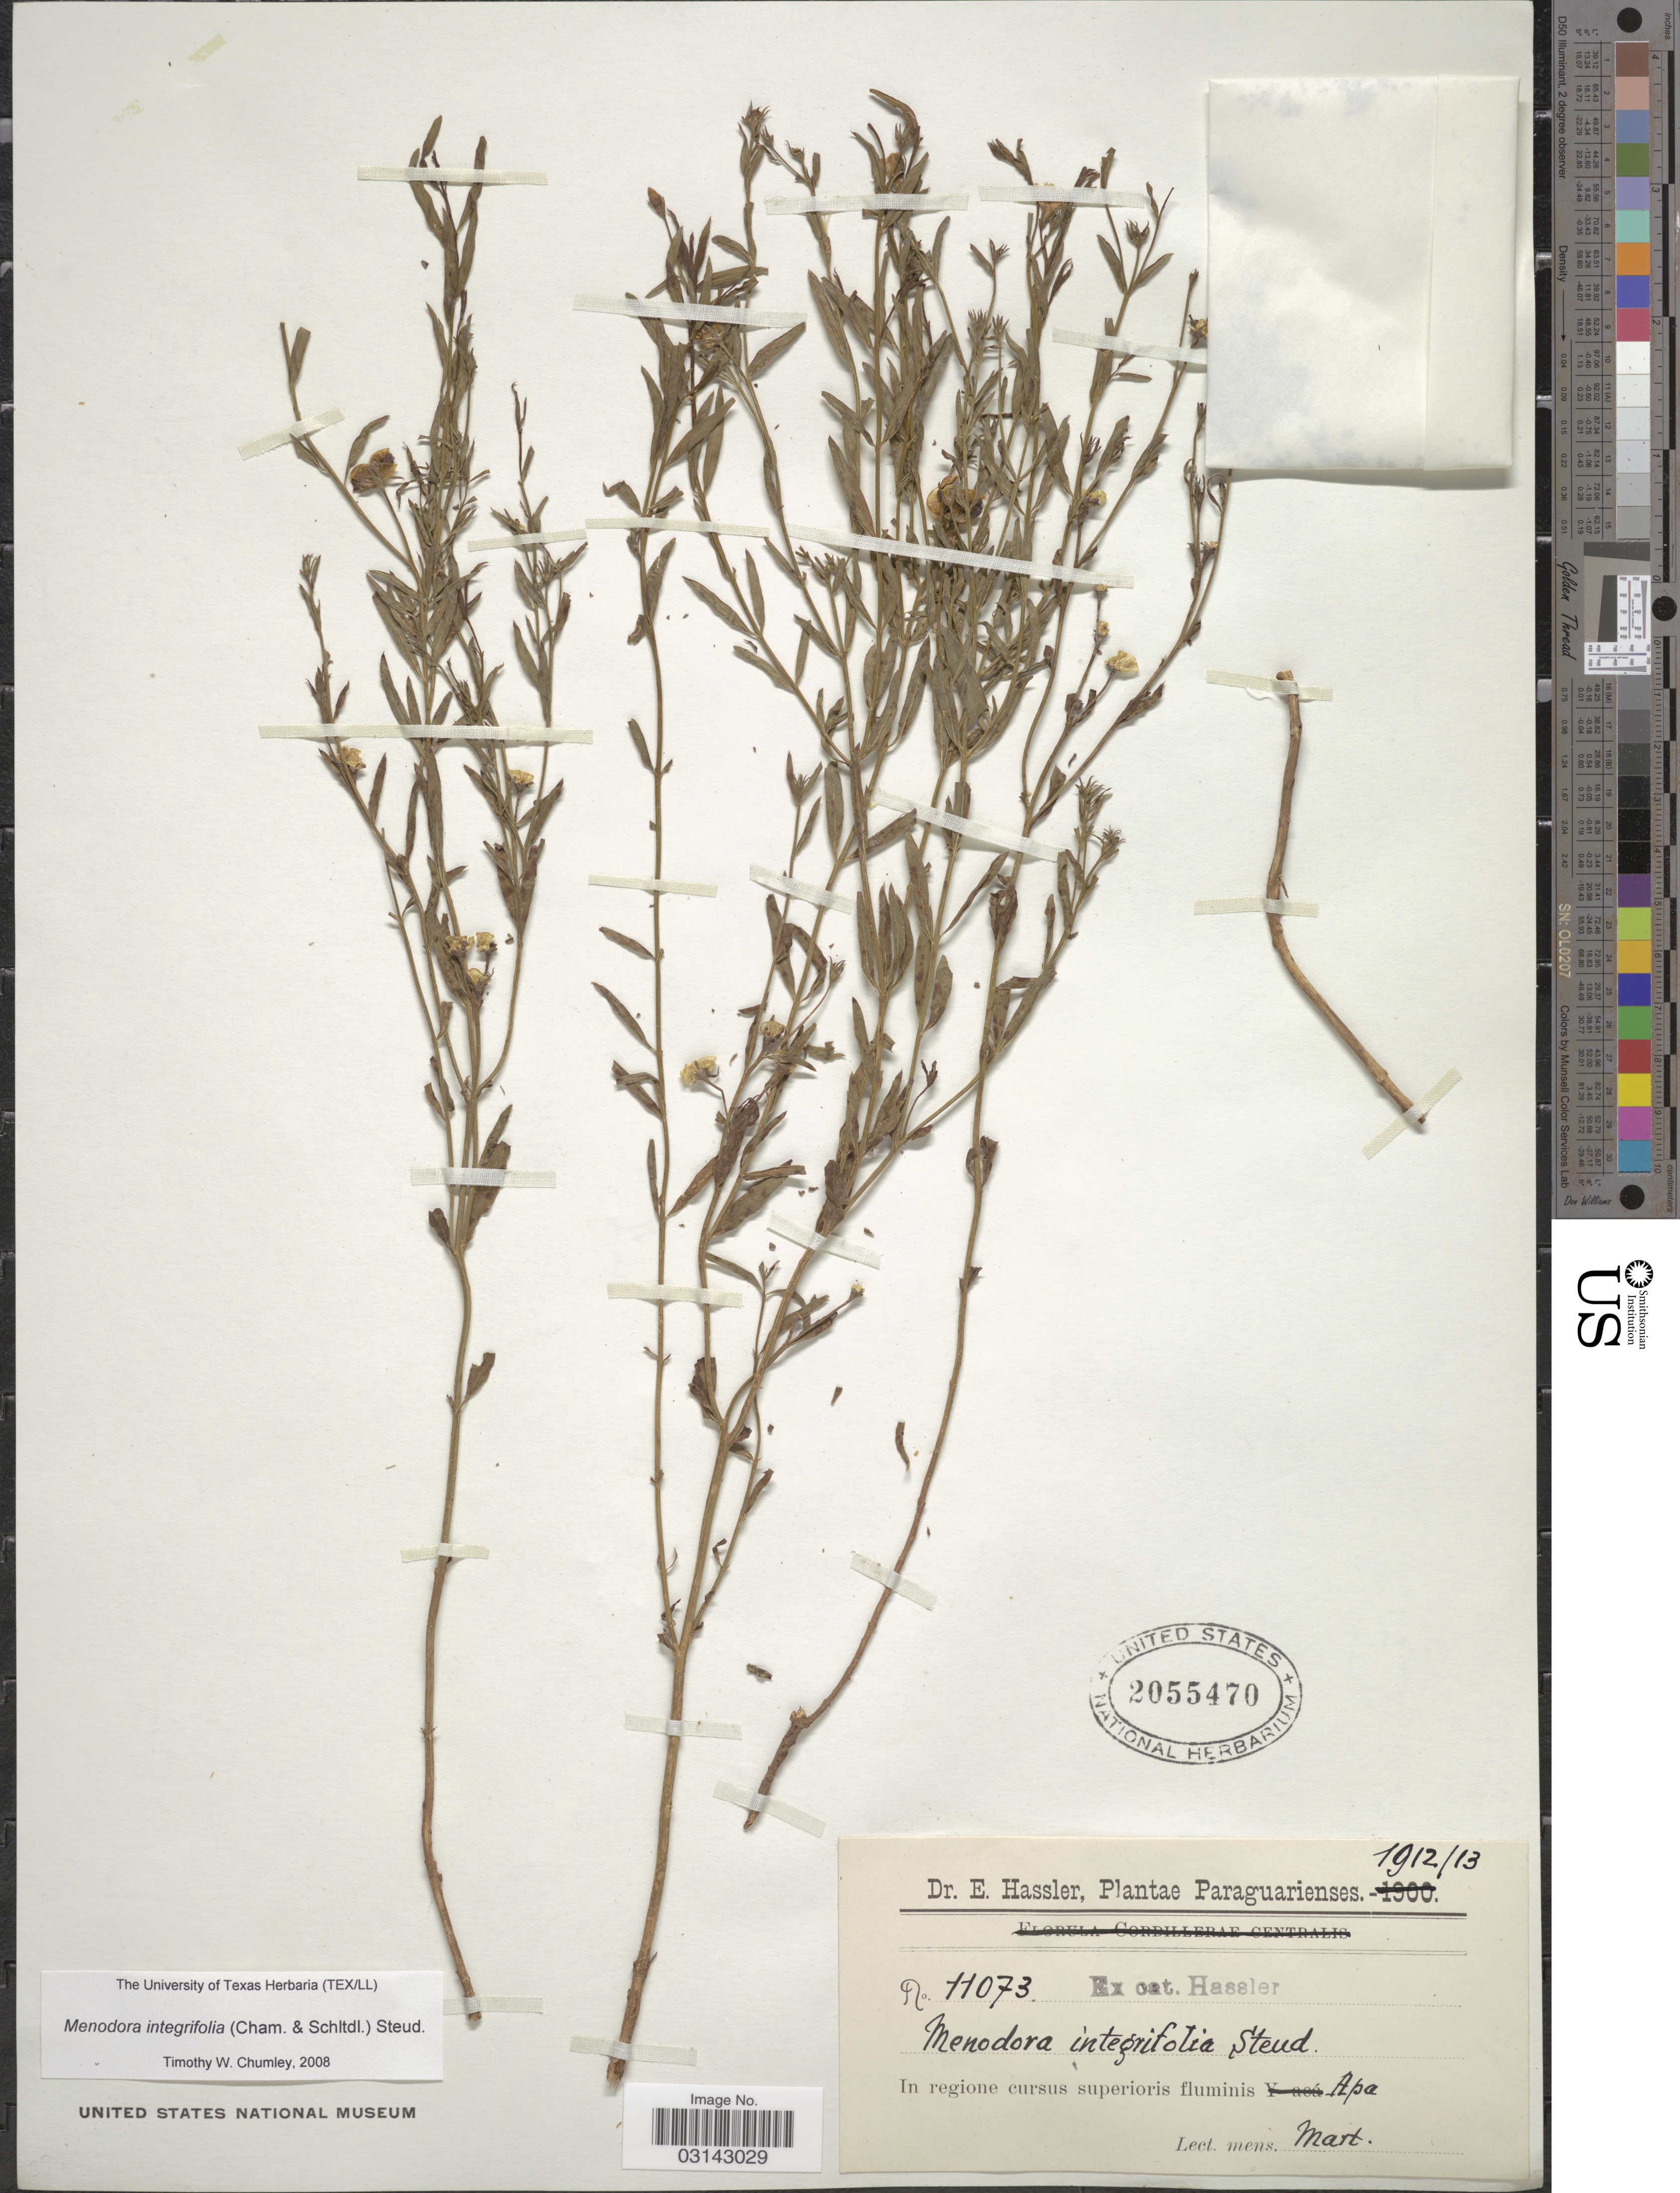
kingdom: Plantae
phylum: Tracheophyta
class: Magnoliopsida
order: Lamiales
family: Oleaceae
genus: Menodora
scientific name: Menodora integrifolia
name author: (Cham. & Schltdl.) Steud.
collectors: E. Hassler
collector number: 11073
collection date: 1912-03/1913-03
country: Paraguay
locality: In regione cursus superioris fluminis Apa.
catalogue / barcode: US 2055470